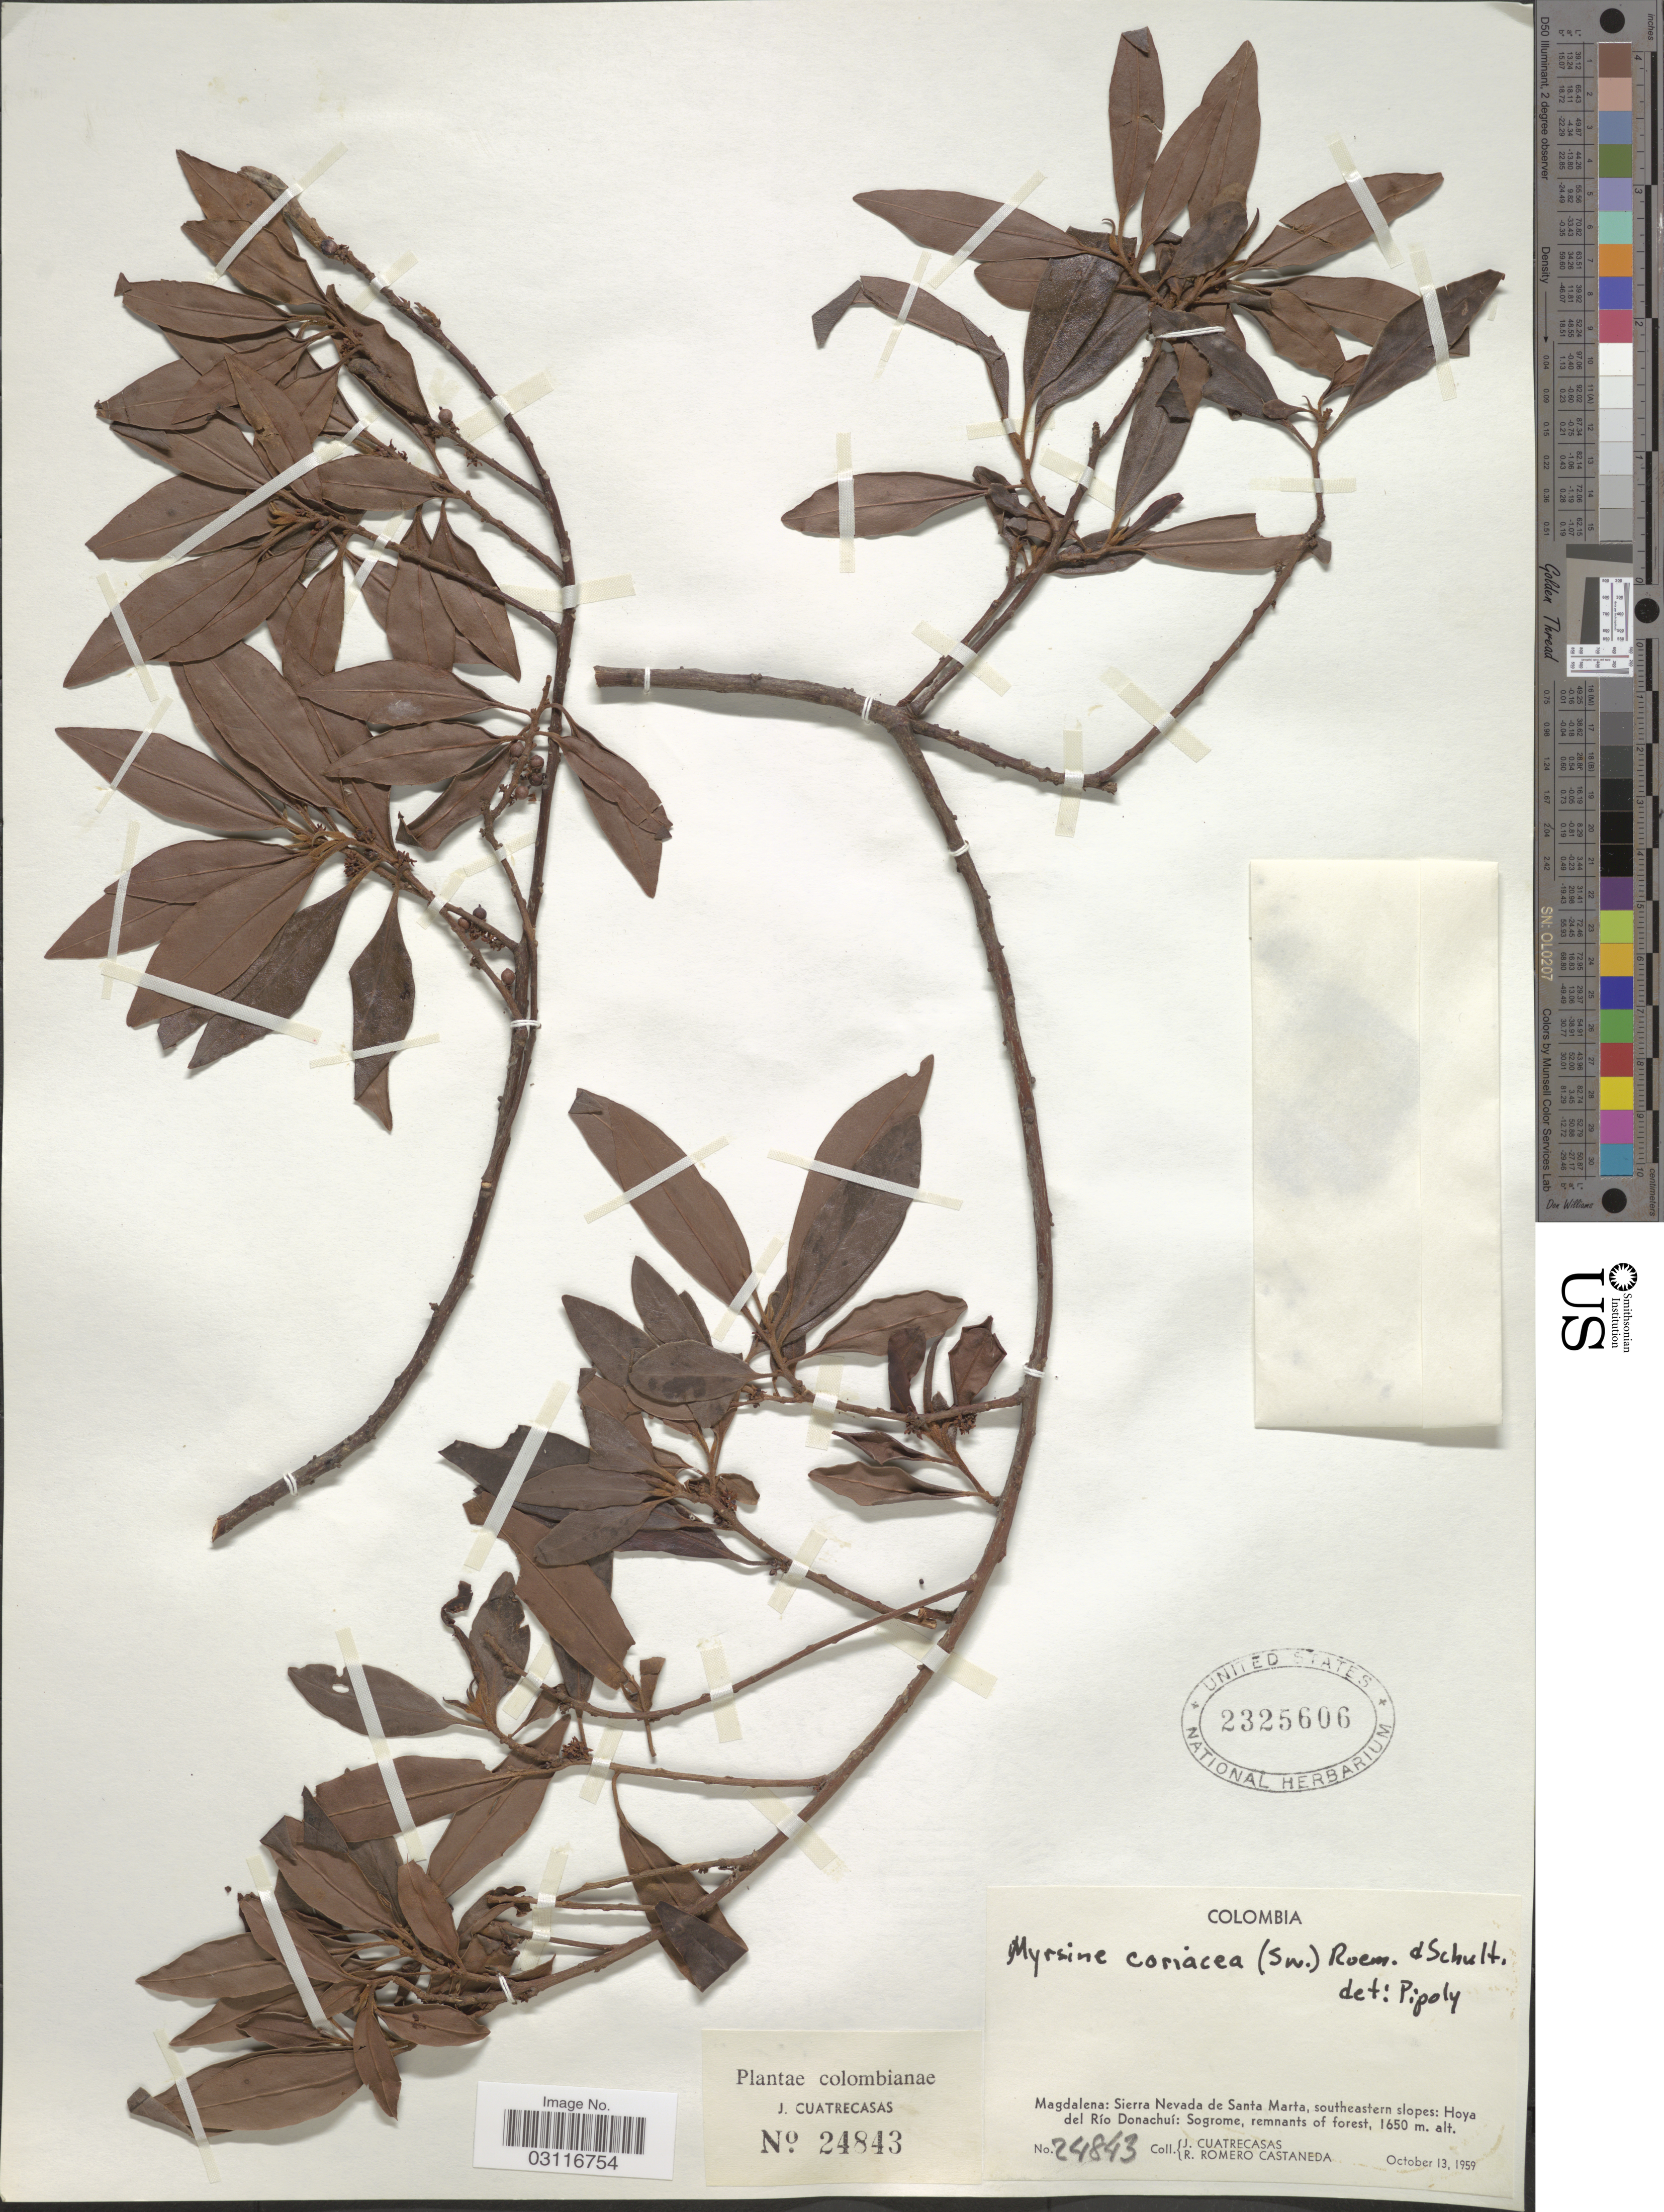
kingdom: Plantae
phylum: Tracheophyta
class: Magnoliopsida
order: Ericales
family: Primulaceae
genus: Myrsine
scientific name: Myrsine coriacea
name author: (Sw.) R. Br. ex Roem. & Schult.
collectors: J. Cuatrecasas & R. Romero Castañeda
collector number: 24843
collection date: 1959-10-13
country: Colombia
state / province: Magdalena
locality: Sierra Nevada de Santa Marta, southeastern slopes: Hoya del Río Donachuí: Sogrome, remnants of forest.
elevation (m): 1650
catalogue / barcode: US 2325606